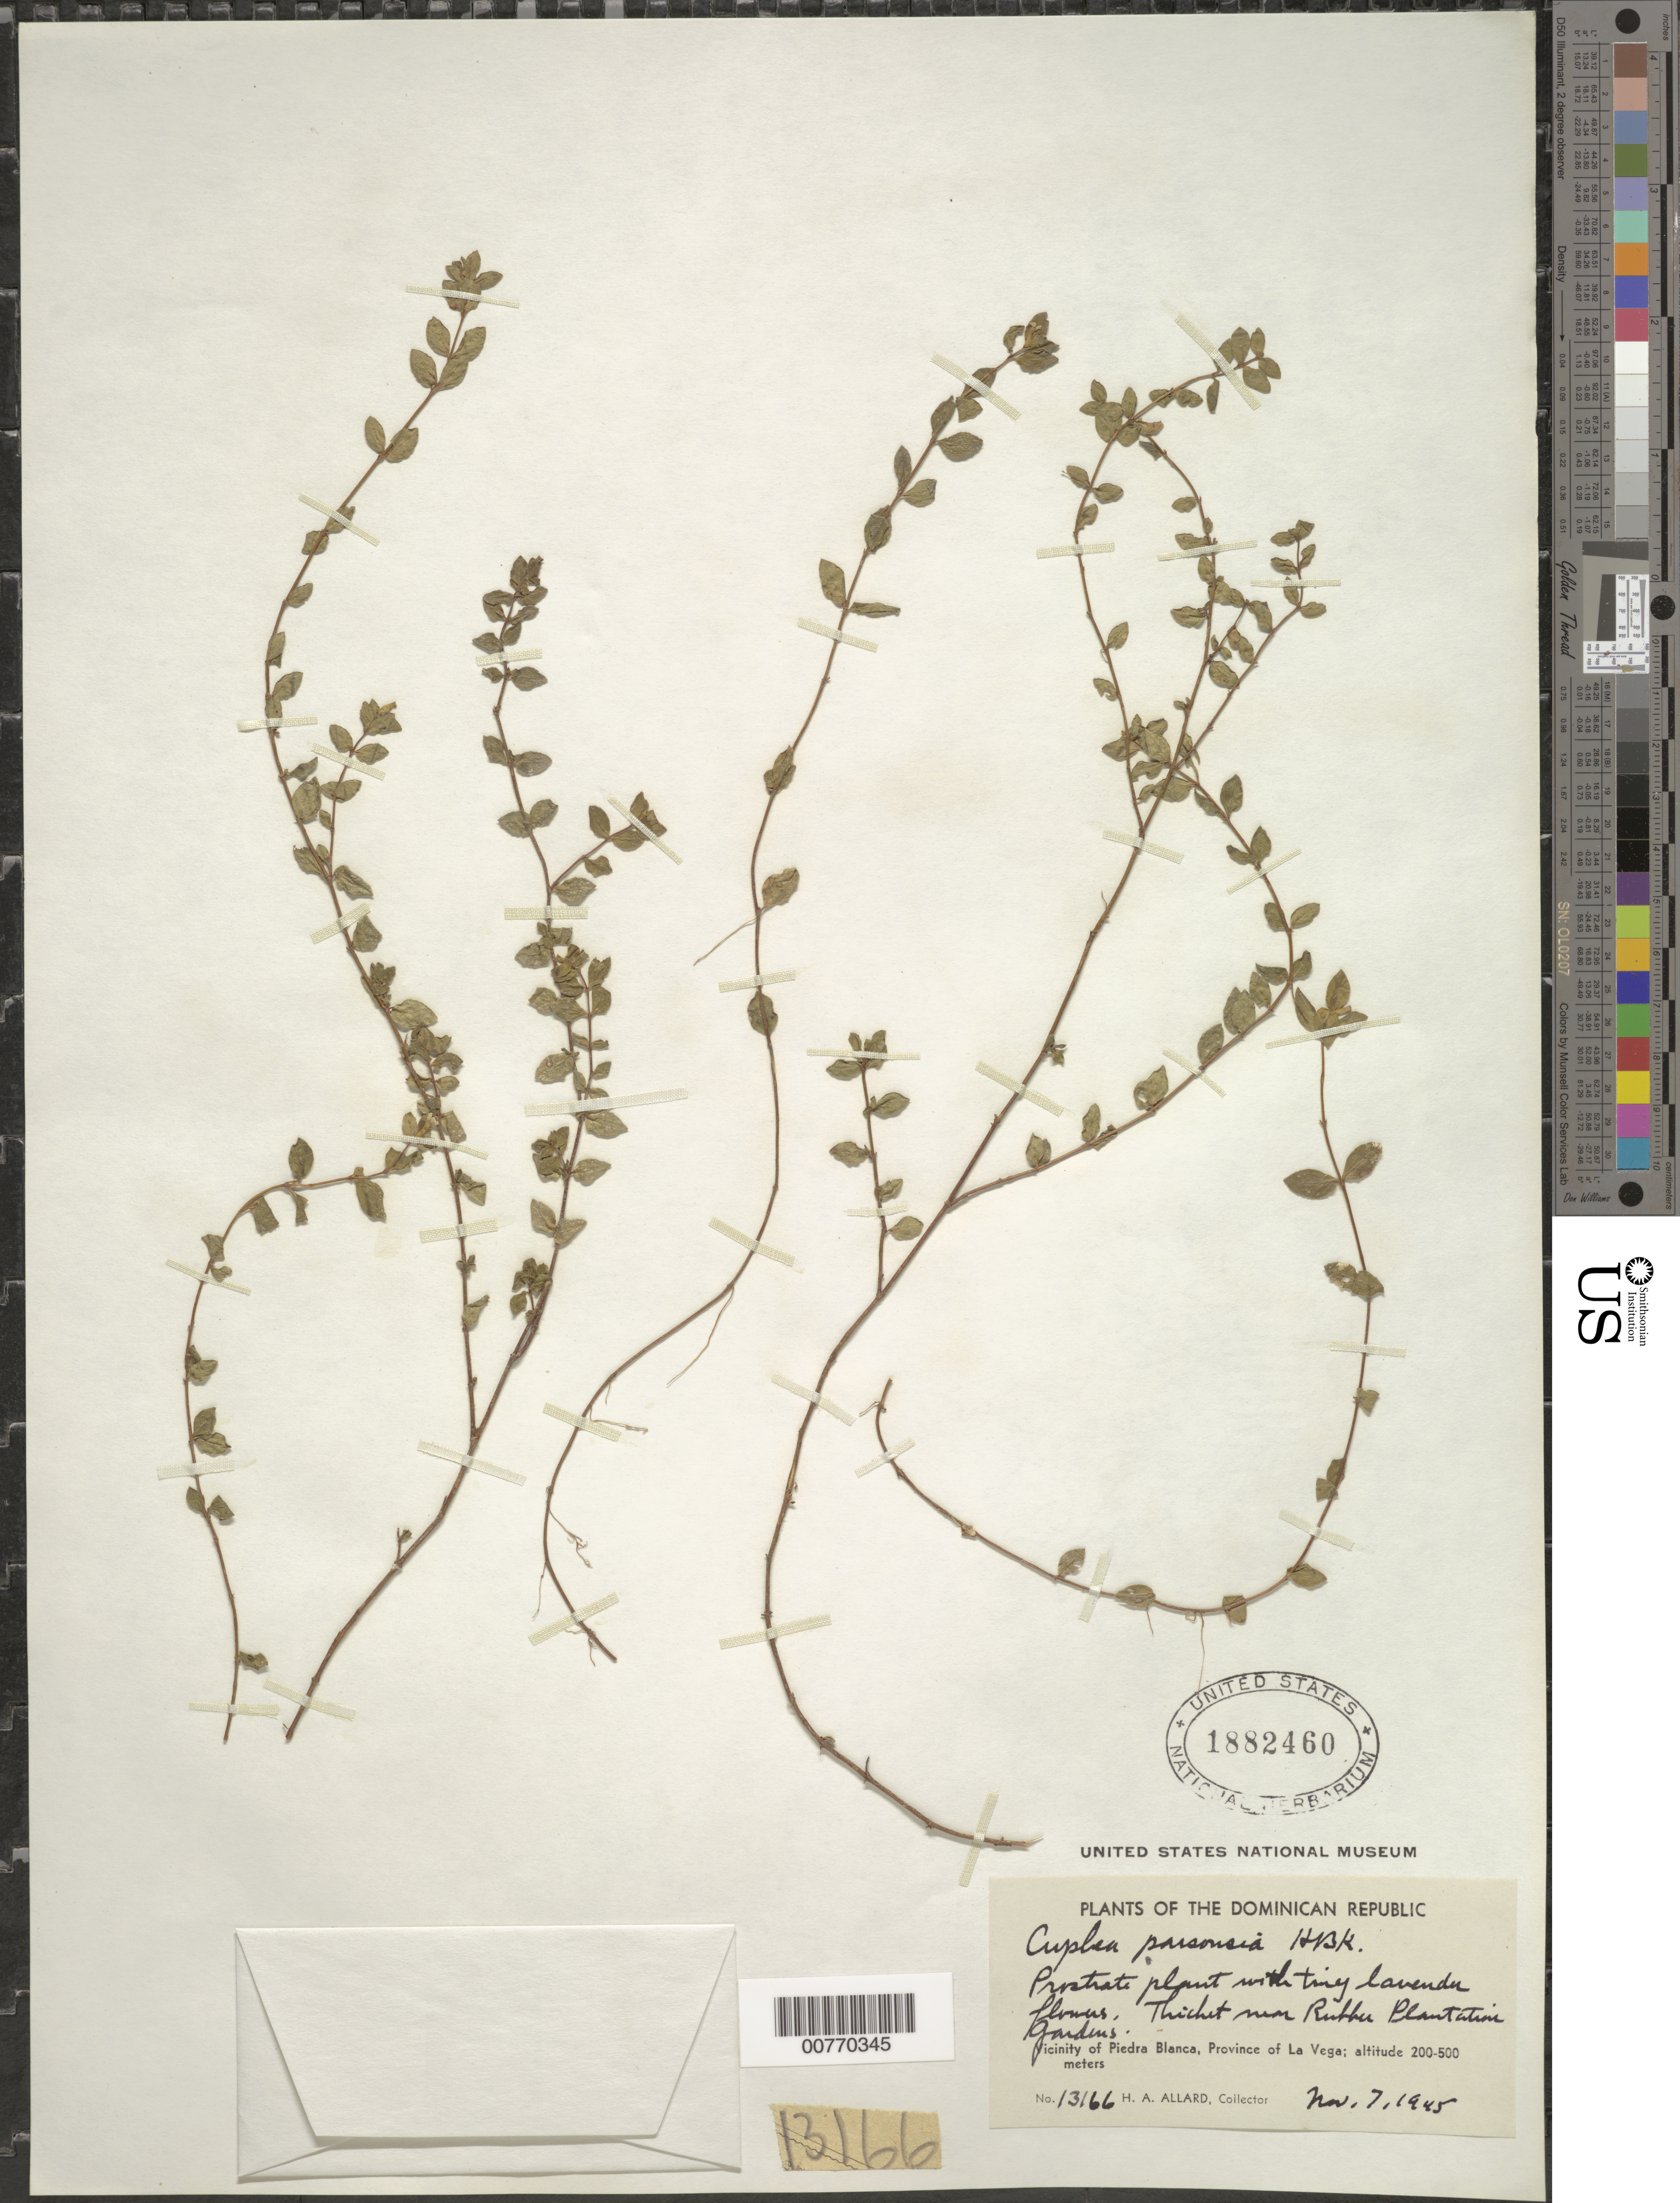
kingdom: Plantae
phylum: Tracheophyta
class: Magnoliopsida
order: Myrtales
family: Lythraceae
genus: Cuphea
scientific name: Cuphea parsonsia var. parsonsia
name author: (L.) R. Br. ex Steud.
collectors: H. A. Allard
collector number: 13166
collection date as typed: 07 Nov 1945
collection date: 1945-11-07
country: Dominican Republic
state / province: La Vega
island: Hispaniola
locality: Vicinity of Piedra Blanca, near Rubber Plantation Gardens.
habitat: Thicket.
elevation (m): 200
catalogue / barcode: US 1882460